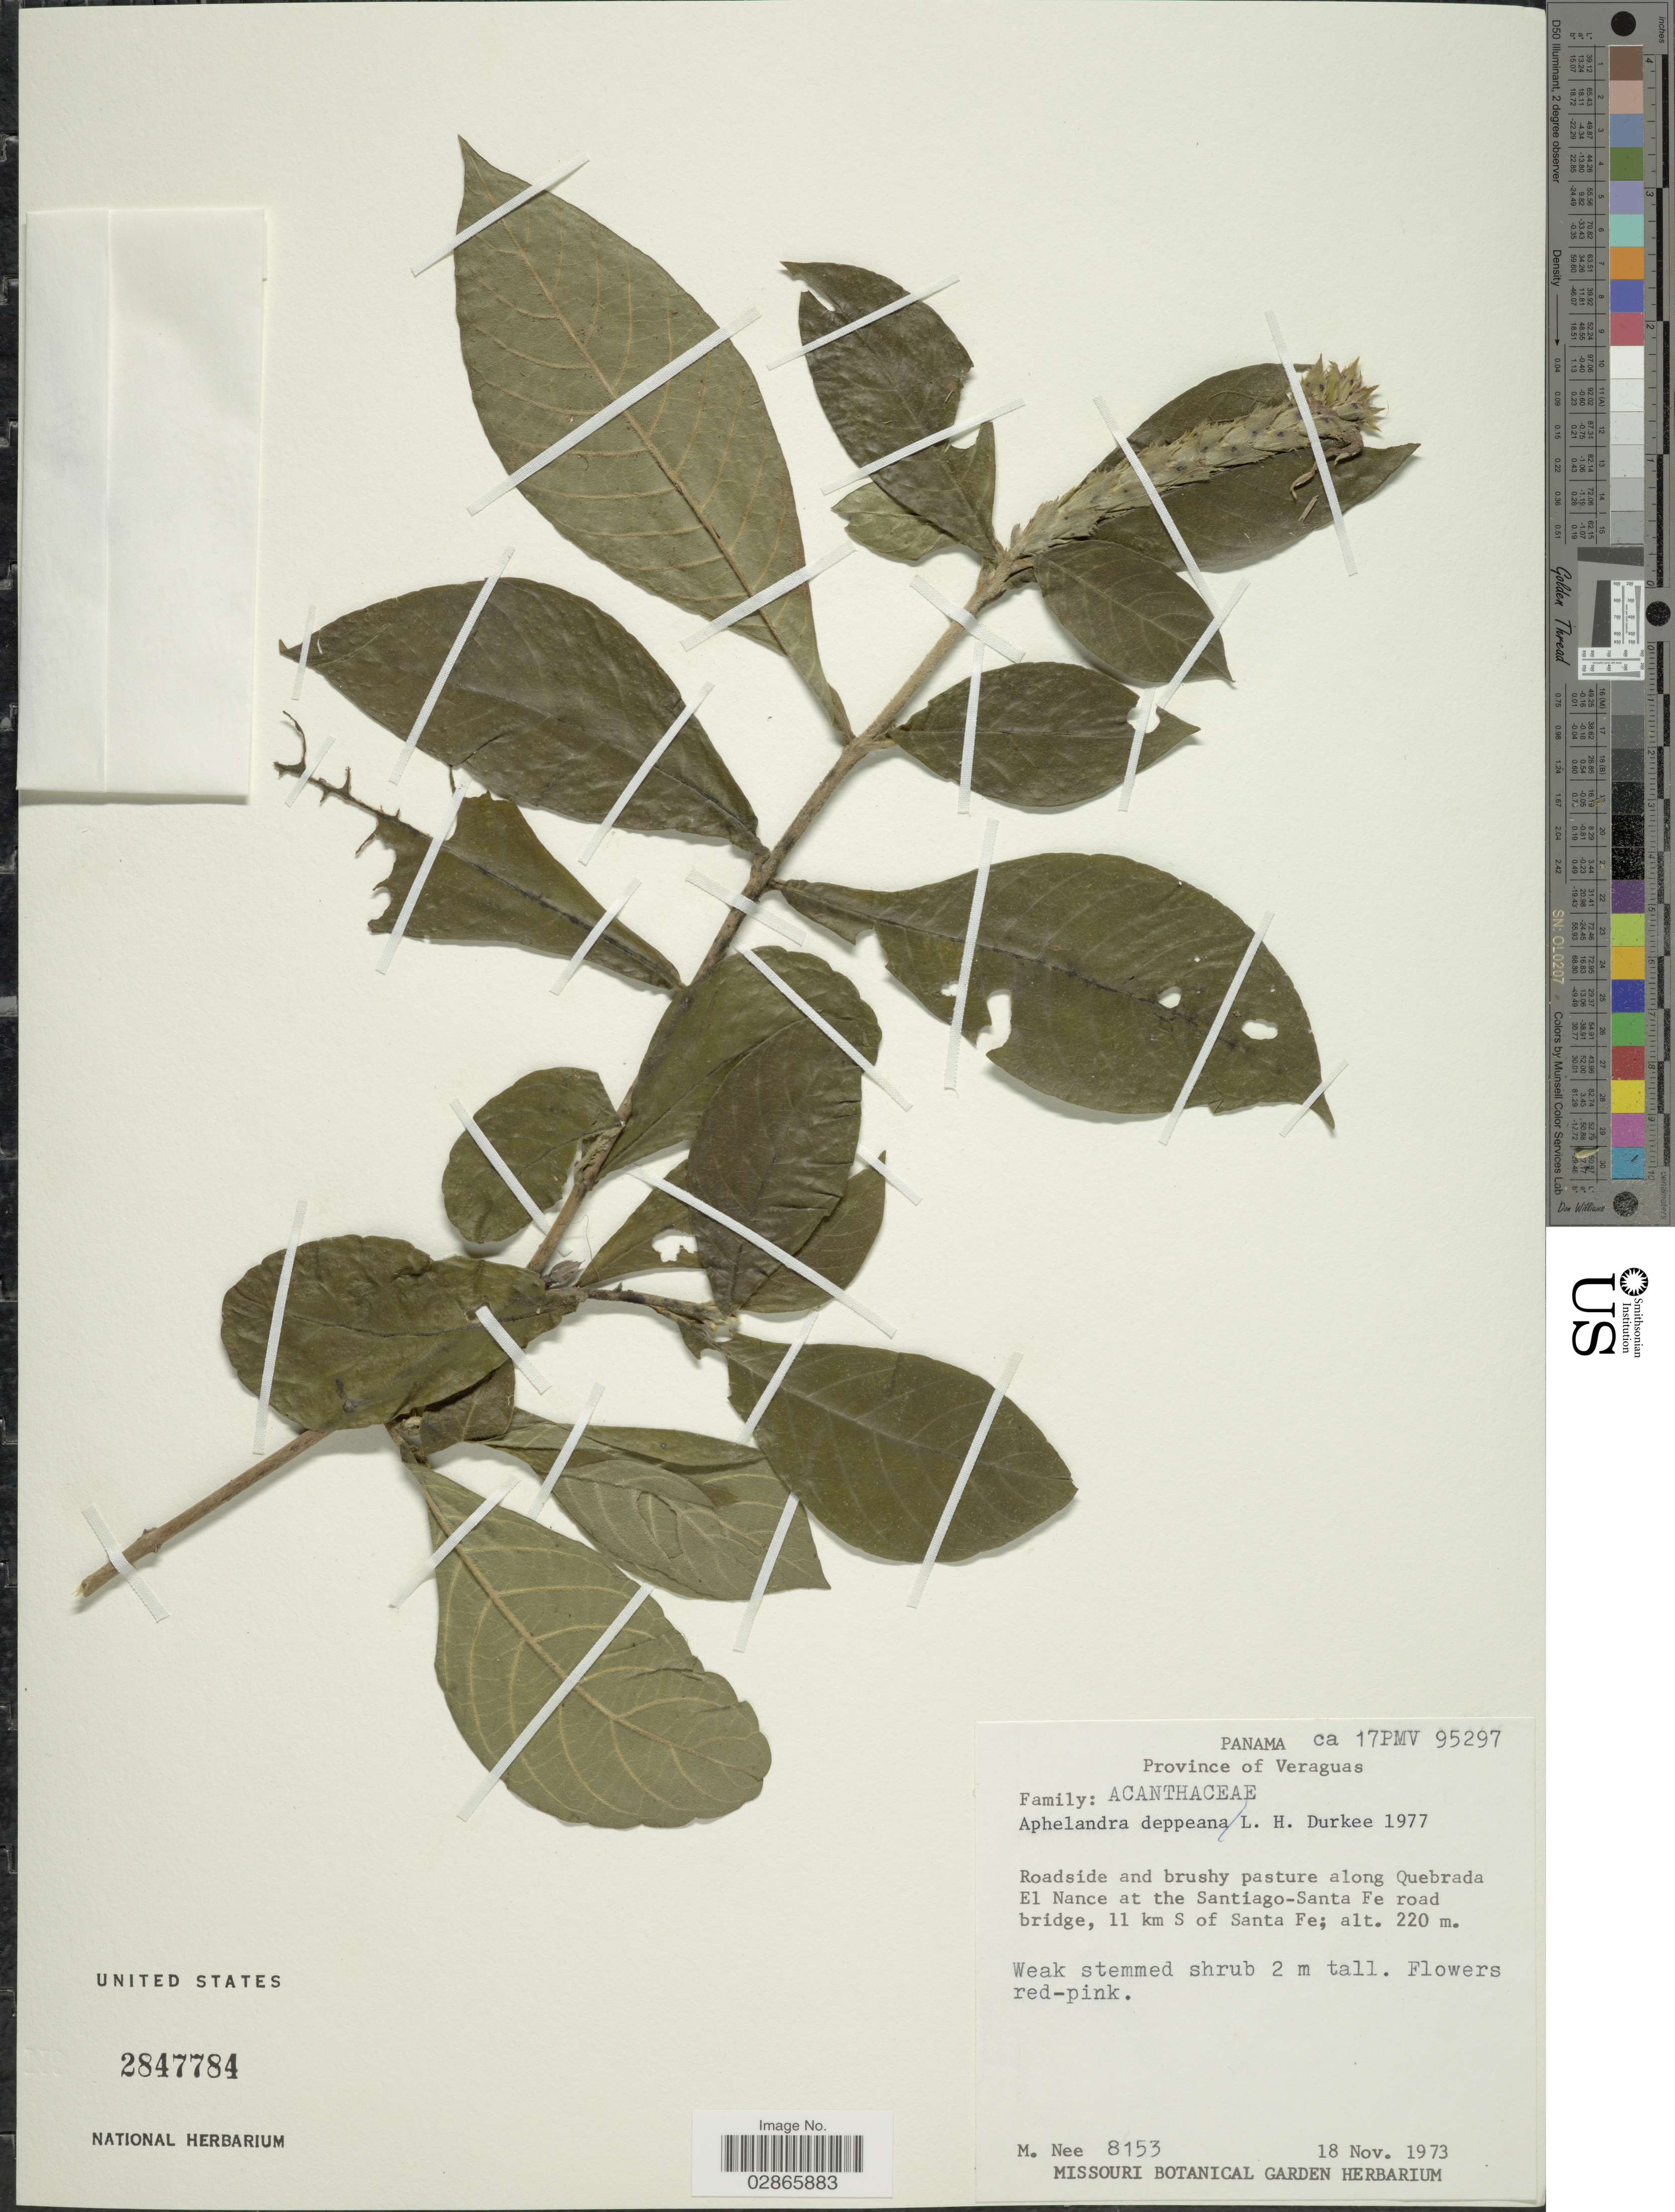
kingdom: Plantae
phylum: Tracheophyta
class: Magnoliopsida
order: Lamiales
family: Acanthaceae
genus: Aphelandra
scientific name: Aphelandra deppeana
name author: Schltdl. & Cham.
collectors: M. Nee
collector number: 8153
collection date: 1973-11-18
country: Panama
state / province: Veraguas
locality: Roadside and brushy pasture along Quebrada El Nance at the Santiago-Santa Fe road bridge, 11 km S of Santa Fe.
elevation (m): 220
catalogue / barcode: US 2847784